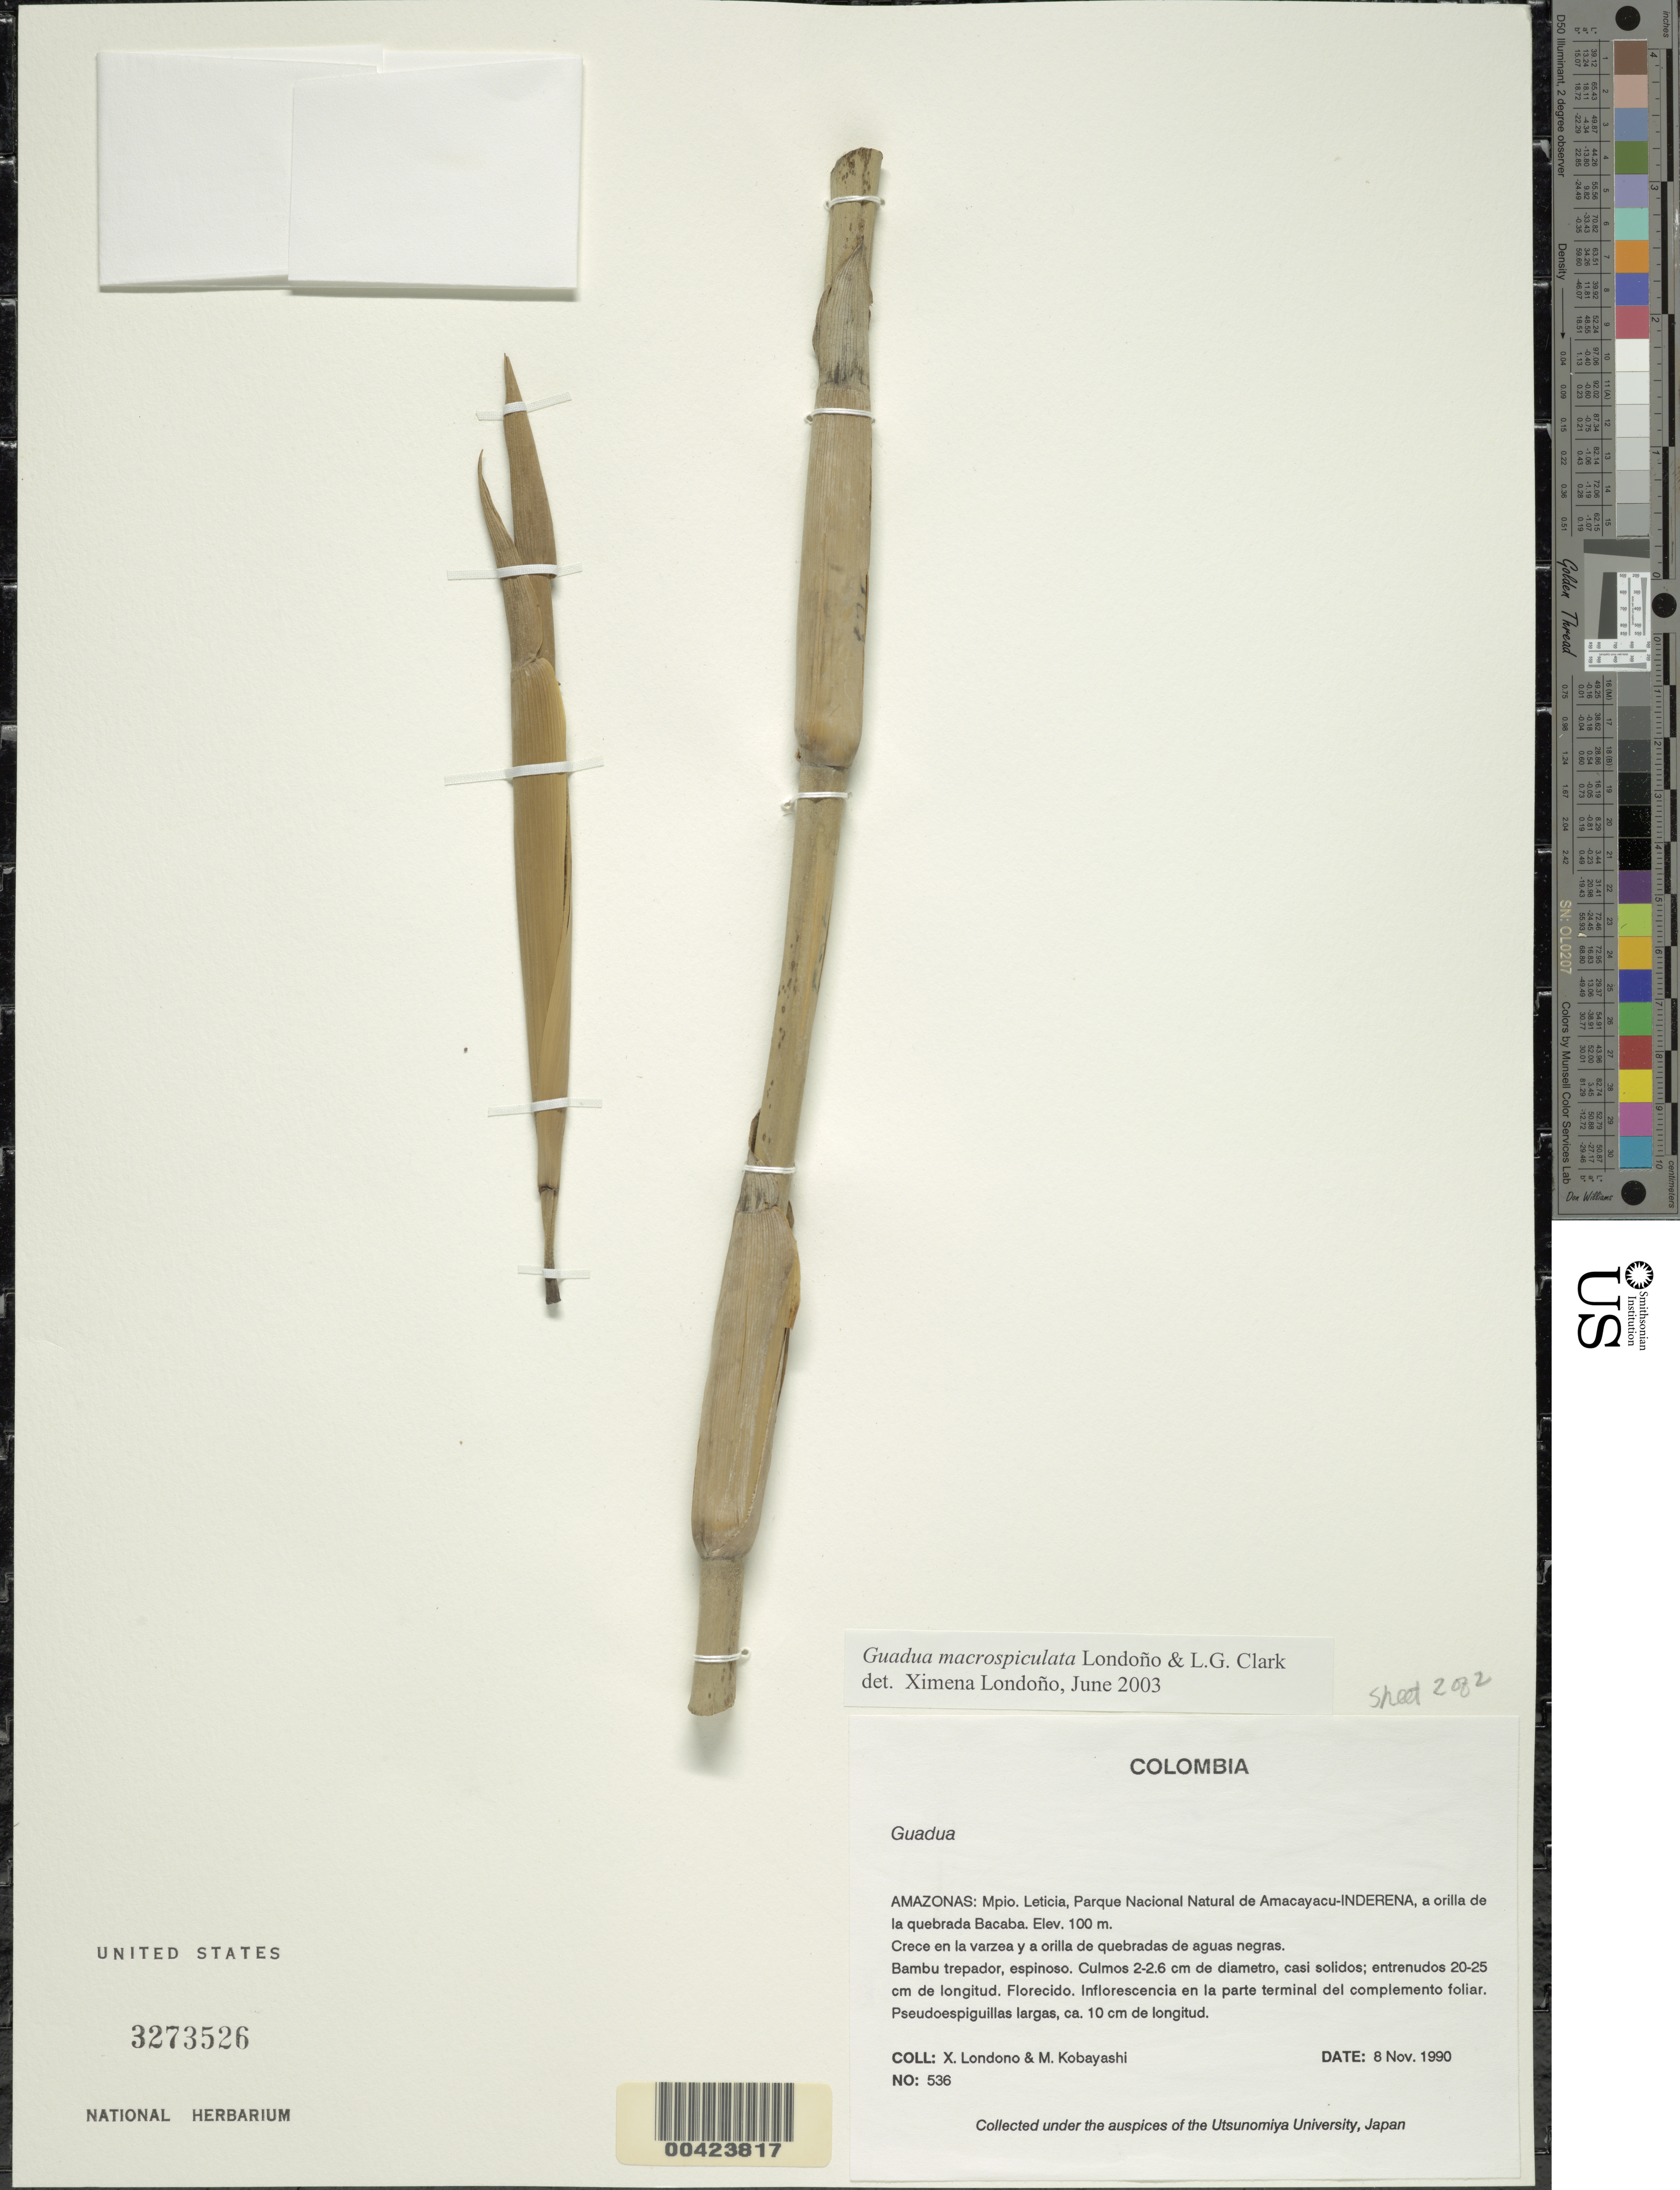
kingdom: Plantae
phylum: Tracheophyta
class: Liliopsida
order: Poales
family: Poaceae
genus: Guadua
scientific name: Guadua macrospiculata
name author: Londoño & L.G. Clark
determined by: Londoño, X., (TULV), Jardin Botanico "Juan Maria Cespedes"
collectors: X. Londoño & M. Kobayashi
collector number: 536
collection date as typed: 08 Nov 1990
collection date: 1990-11-08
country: Colombia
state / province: Amazônas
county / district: Leticia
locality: Parque Nacional Natural de Amaca-Yacu - Inderena, a Orila de la Quebrada Bacaba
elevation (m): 100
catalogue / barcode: US 3273526